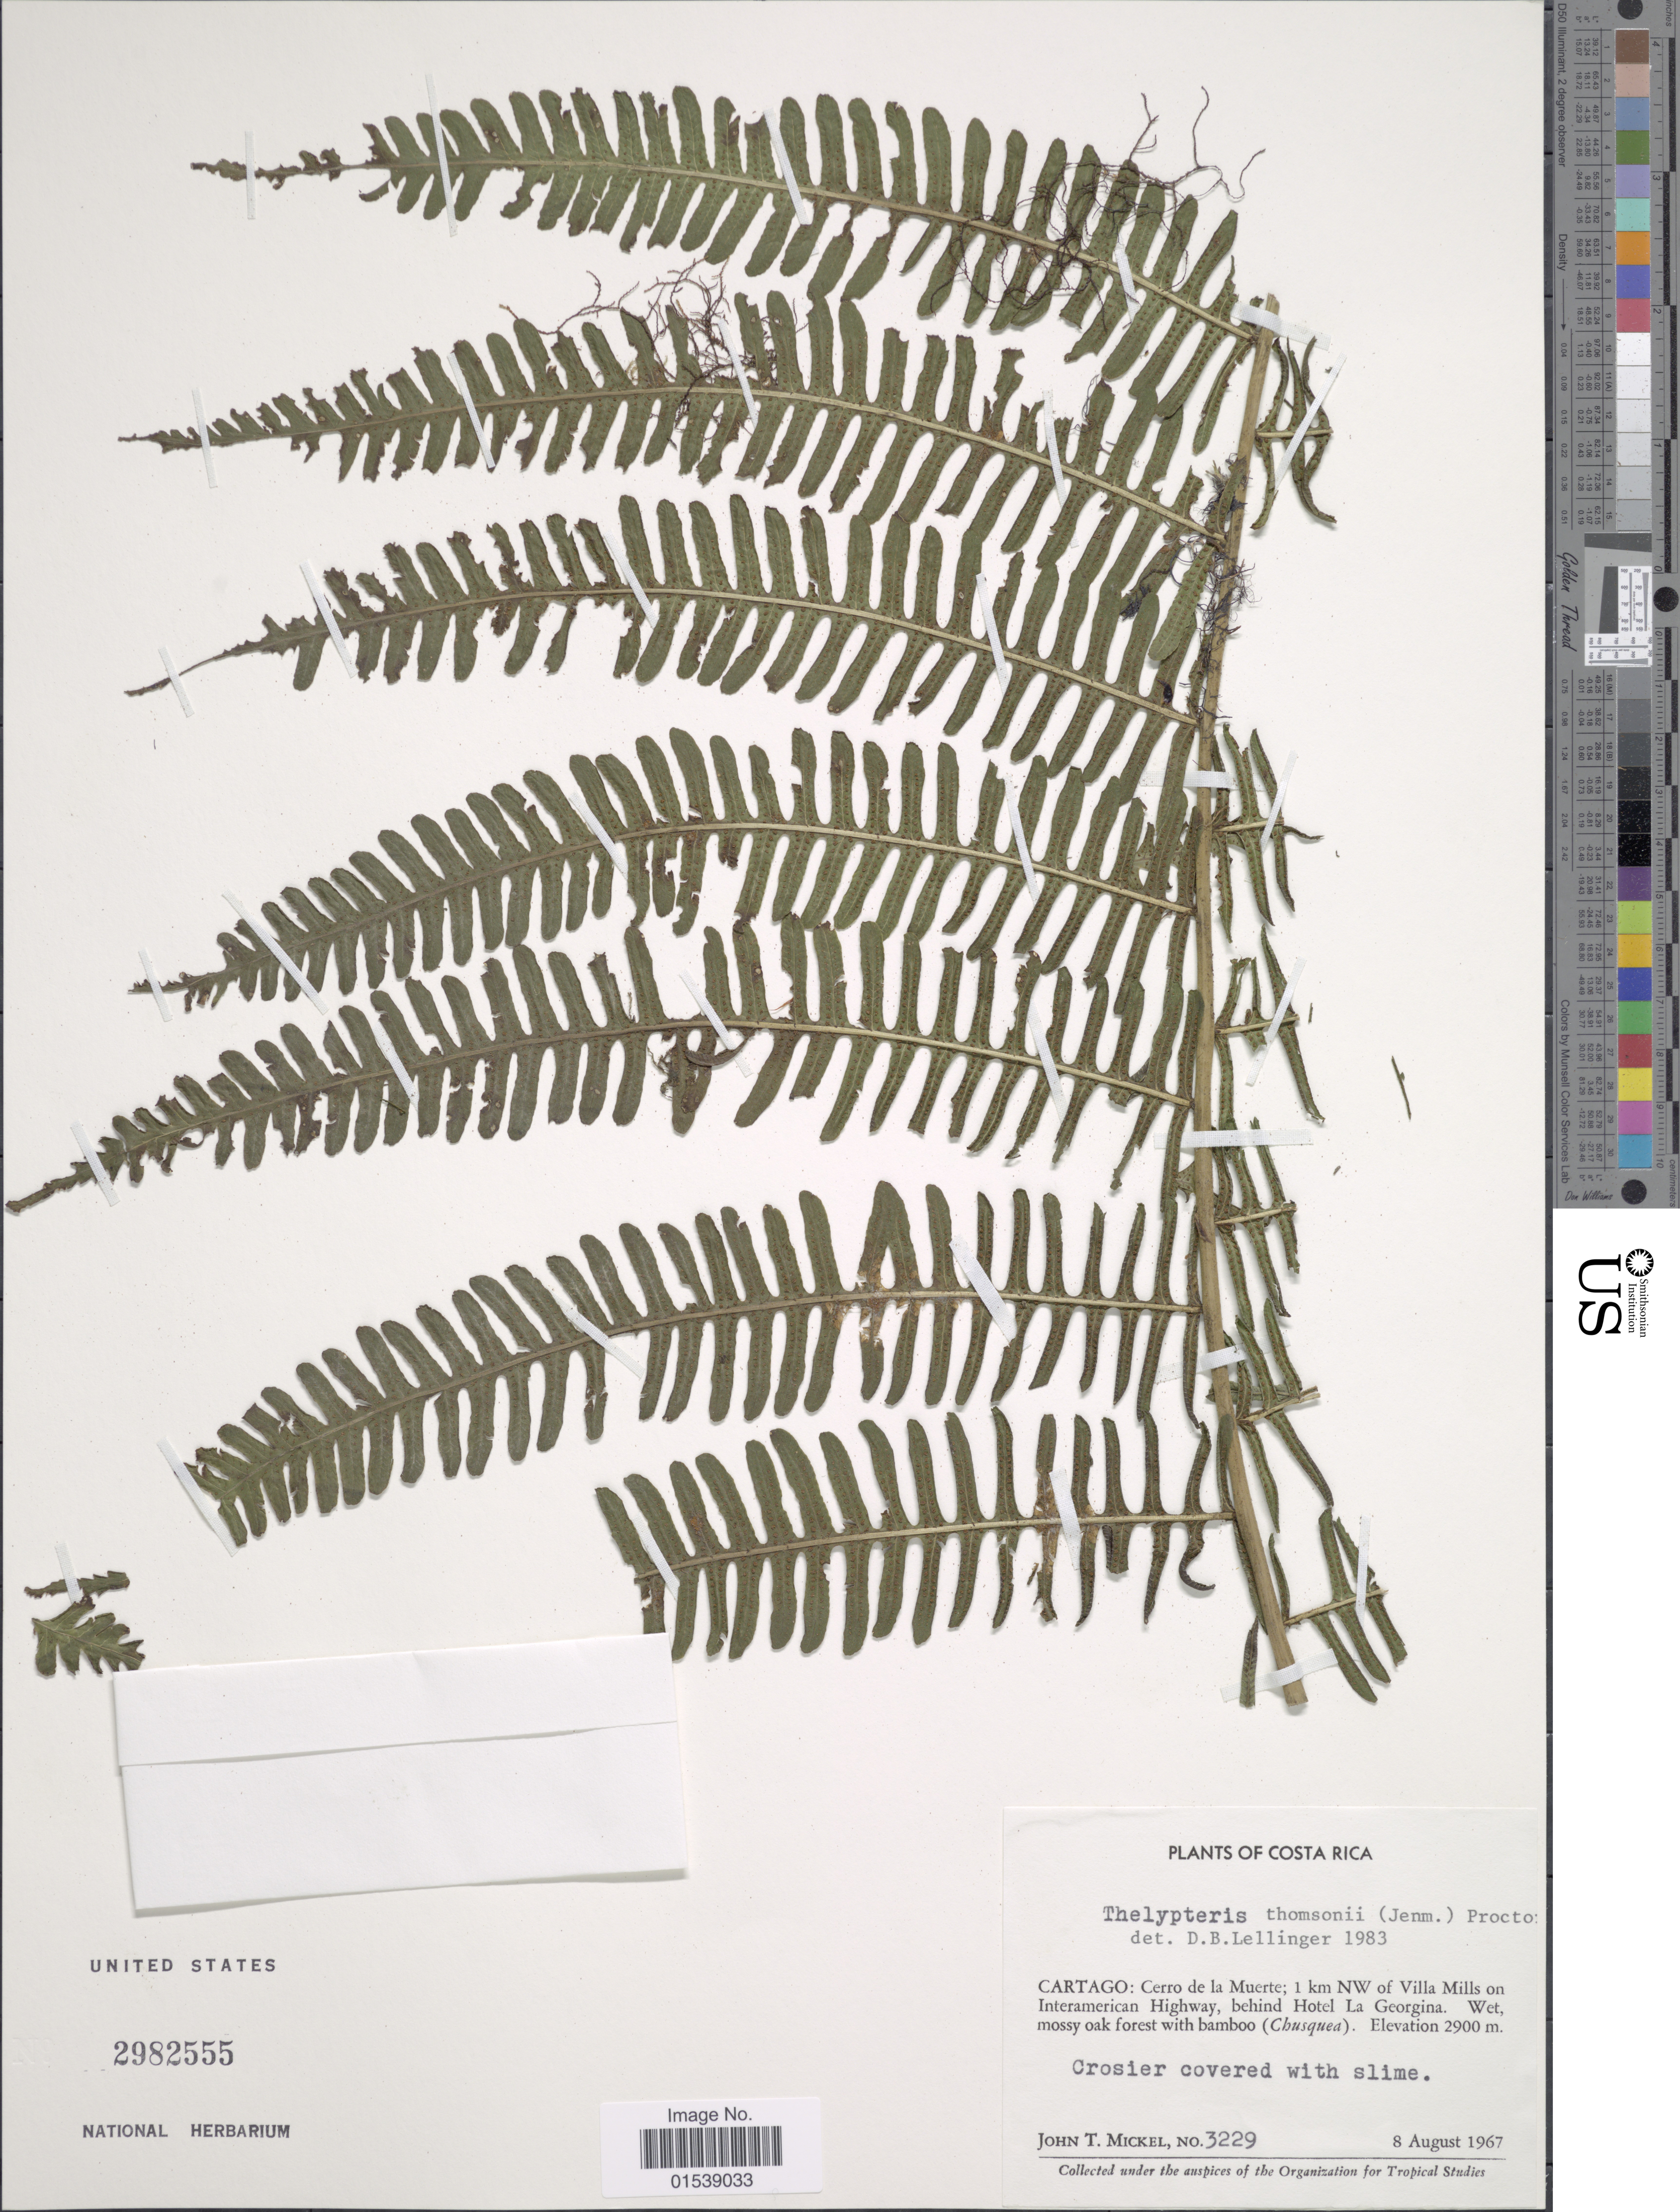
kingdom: Plantae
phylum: Tracheophyta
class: Polypodiopsida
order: Polypodiales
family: Thelypteridaceae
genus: Amauropelta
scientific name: Amauropelta thomsonii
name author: (Jenman) Pic. Serm.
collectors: J. T. Mickel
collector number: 3229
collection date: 1967-08-08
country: Costa Rica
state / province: Cartago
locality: Cartago: Cerro de la Muerte; 1 km NW of Villa Mills on Interamerican Highway, behind Hotel La Georgina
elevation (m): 2900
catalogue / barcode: US 2982555